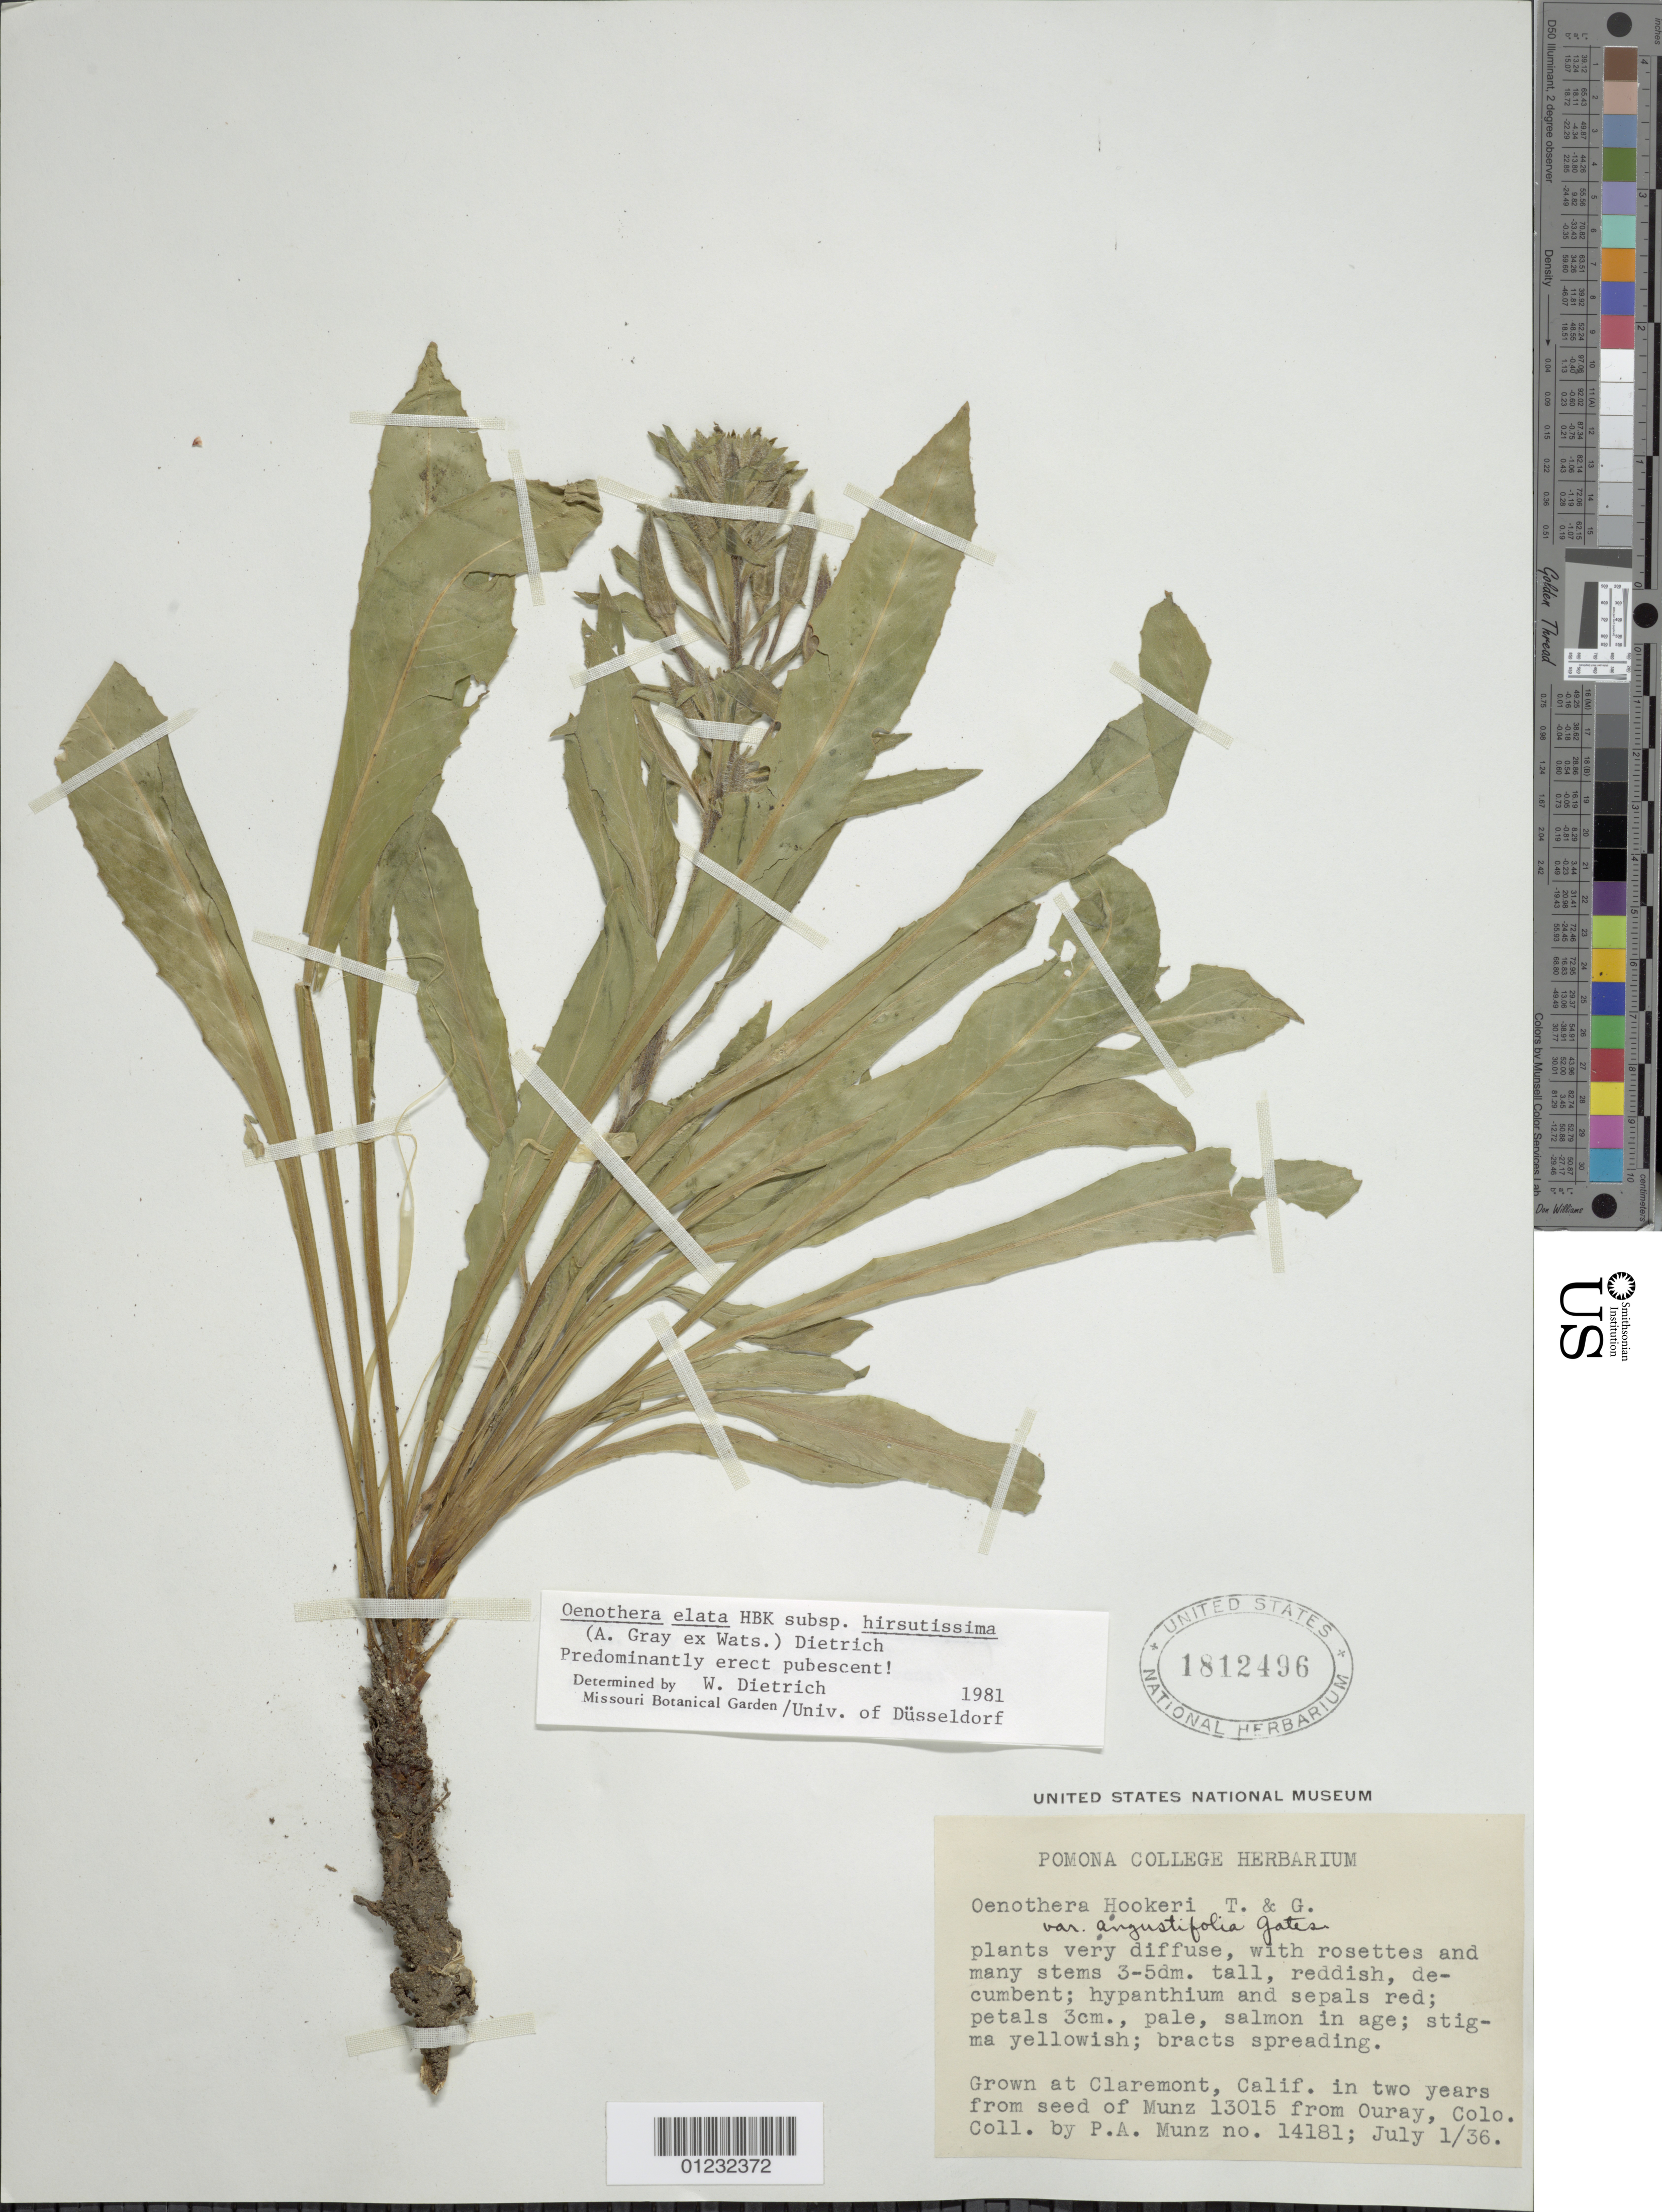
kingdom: Plantae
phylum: Tracheophyta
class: Magnoliopsida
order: Myrtales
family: Onagraceae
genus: Oenothera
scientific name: Oenothera elata subsp. hirsutissima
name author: (A. Gray ex S. Watson) W. Dietr.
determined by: Dietrich, W.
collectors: P. A. Munz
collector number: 14181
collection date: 1936-07-01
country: United States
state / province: California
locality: Claremont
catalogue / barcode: US 1812496